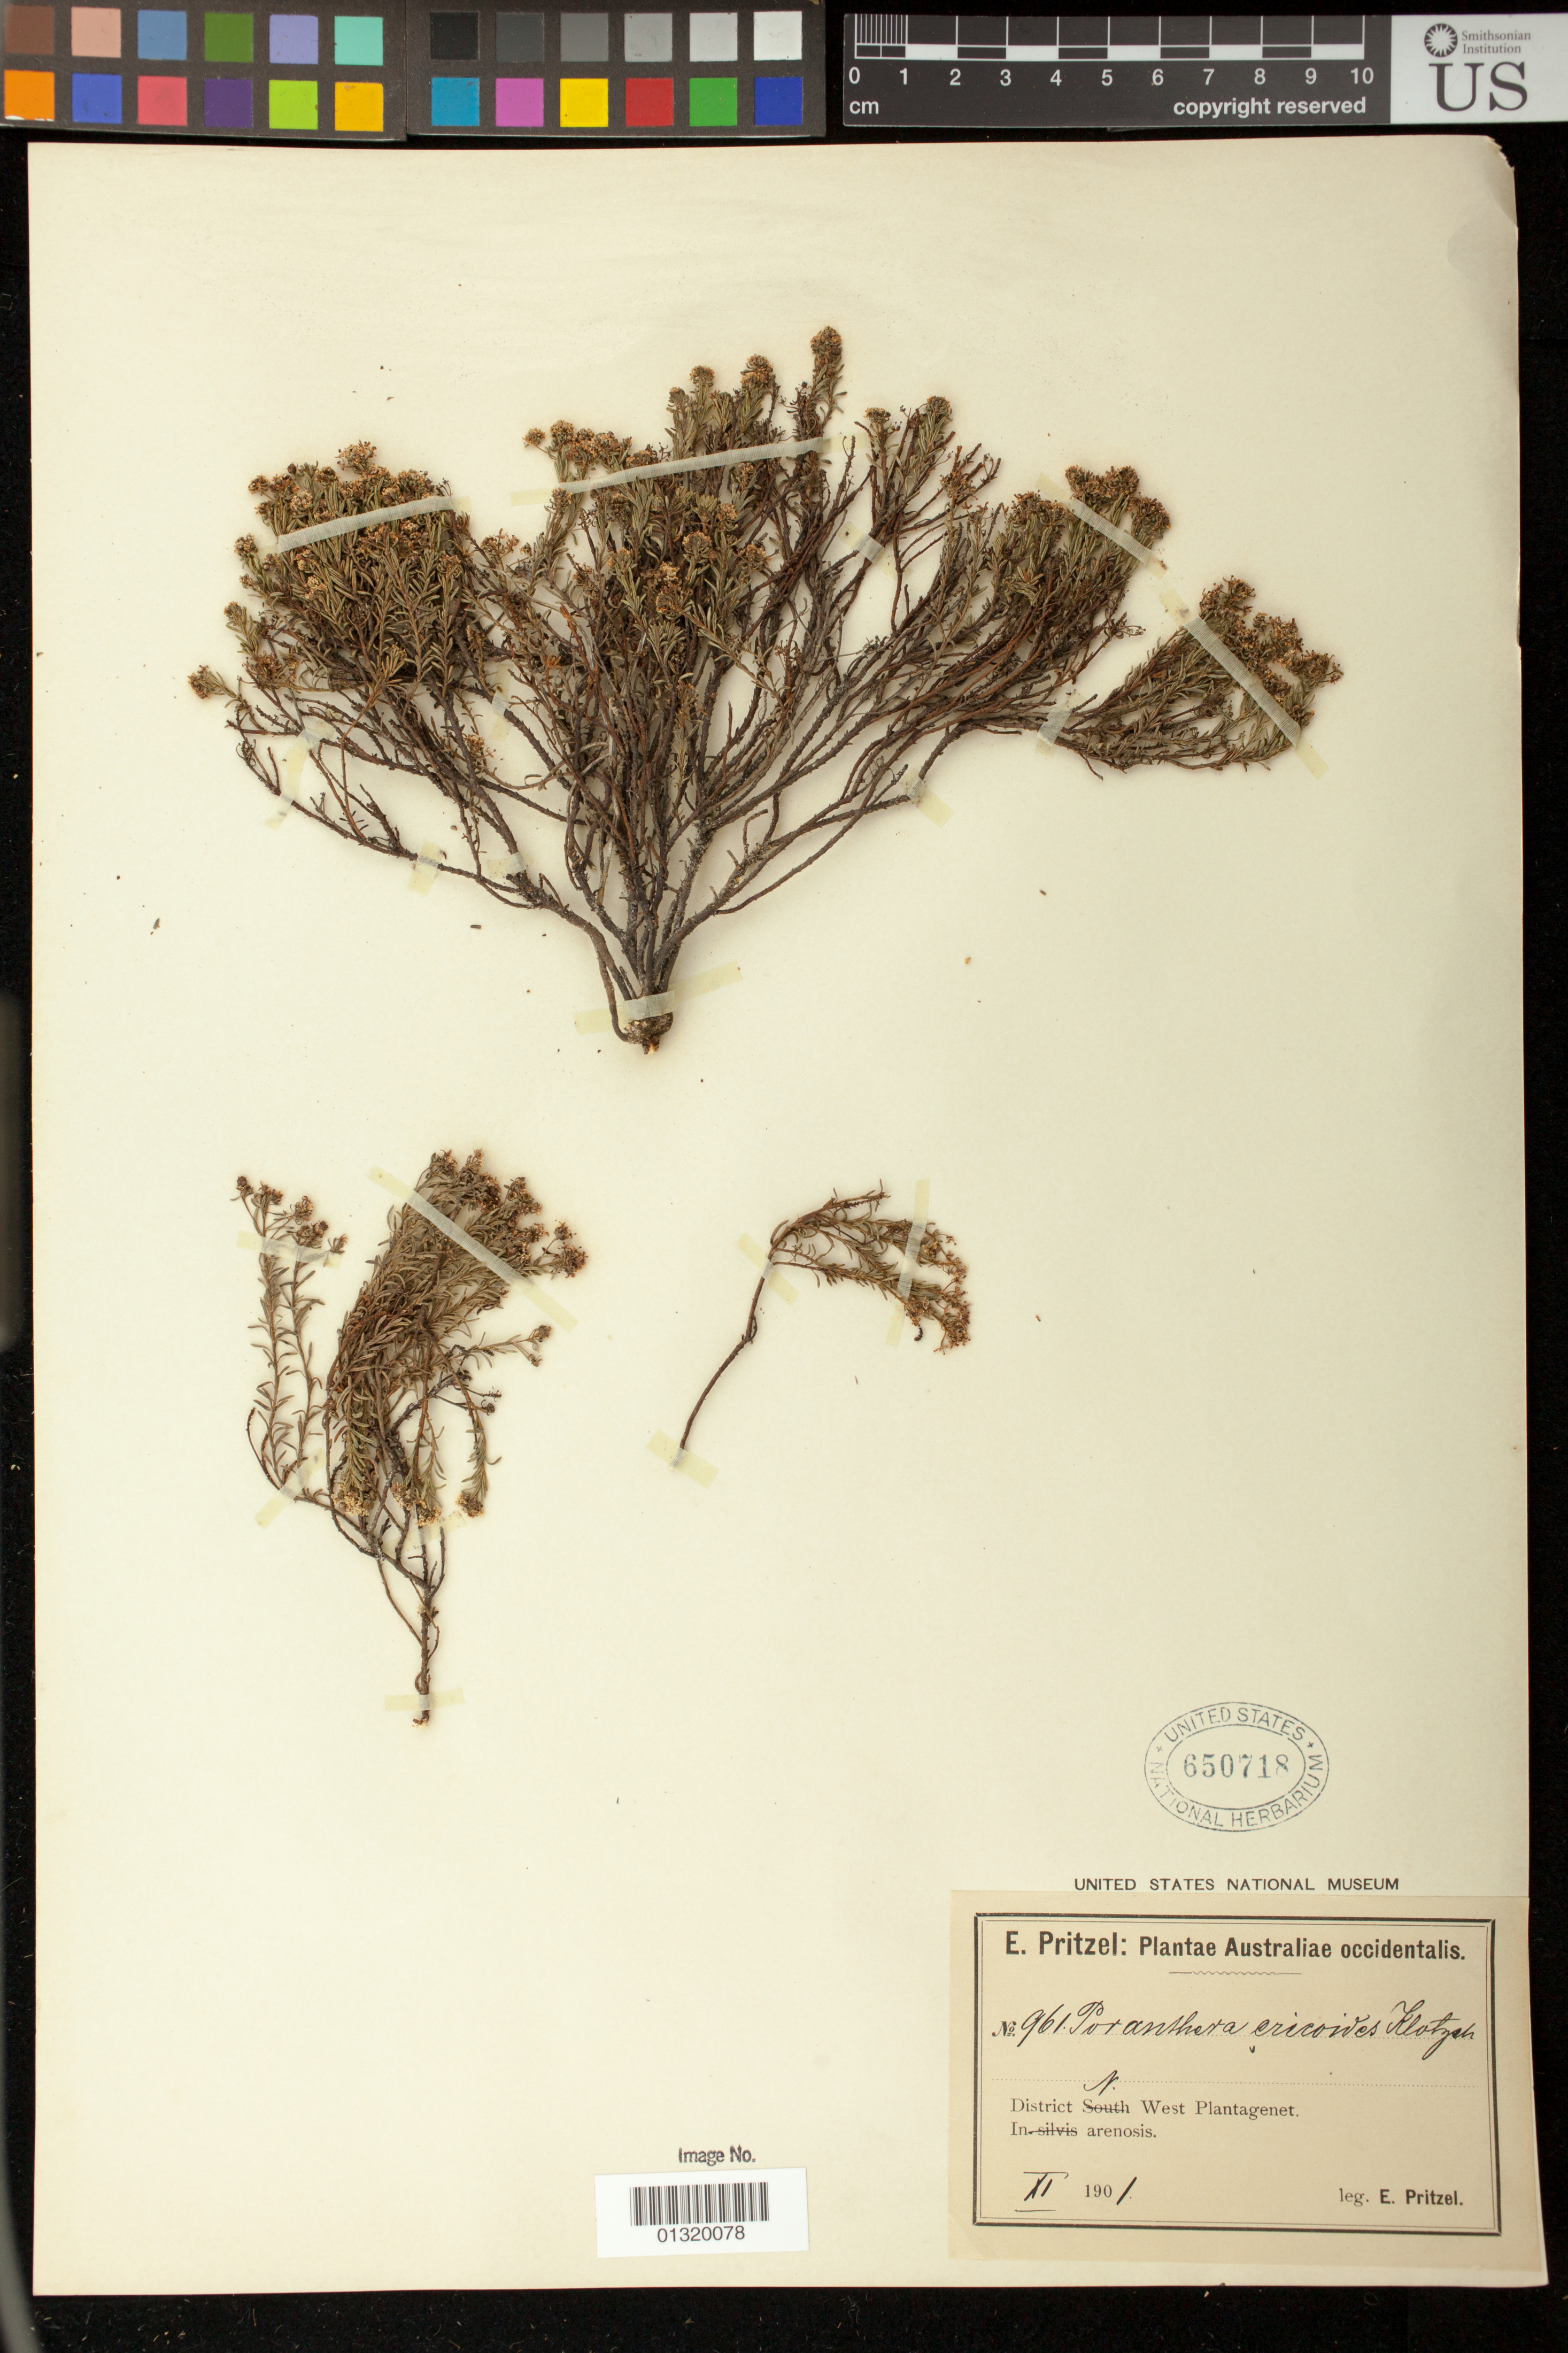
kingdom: Plantae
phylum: Tracheophyta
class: Magnoliopsida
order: Malpighiales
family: Phyllanthaceae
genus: Poranthera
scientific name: Poranthera ericoides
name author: Klotzsch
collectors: E. G. Pritzel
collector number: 961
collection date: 1901-11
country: Australia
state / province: Western Australia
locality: N. West Plantagenet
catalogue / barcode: US 650718